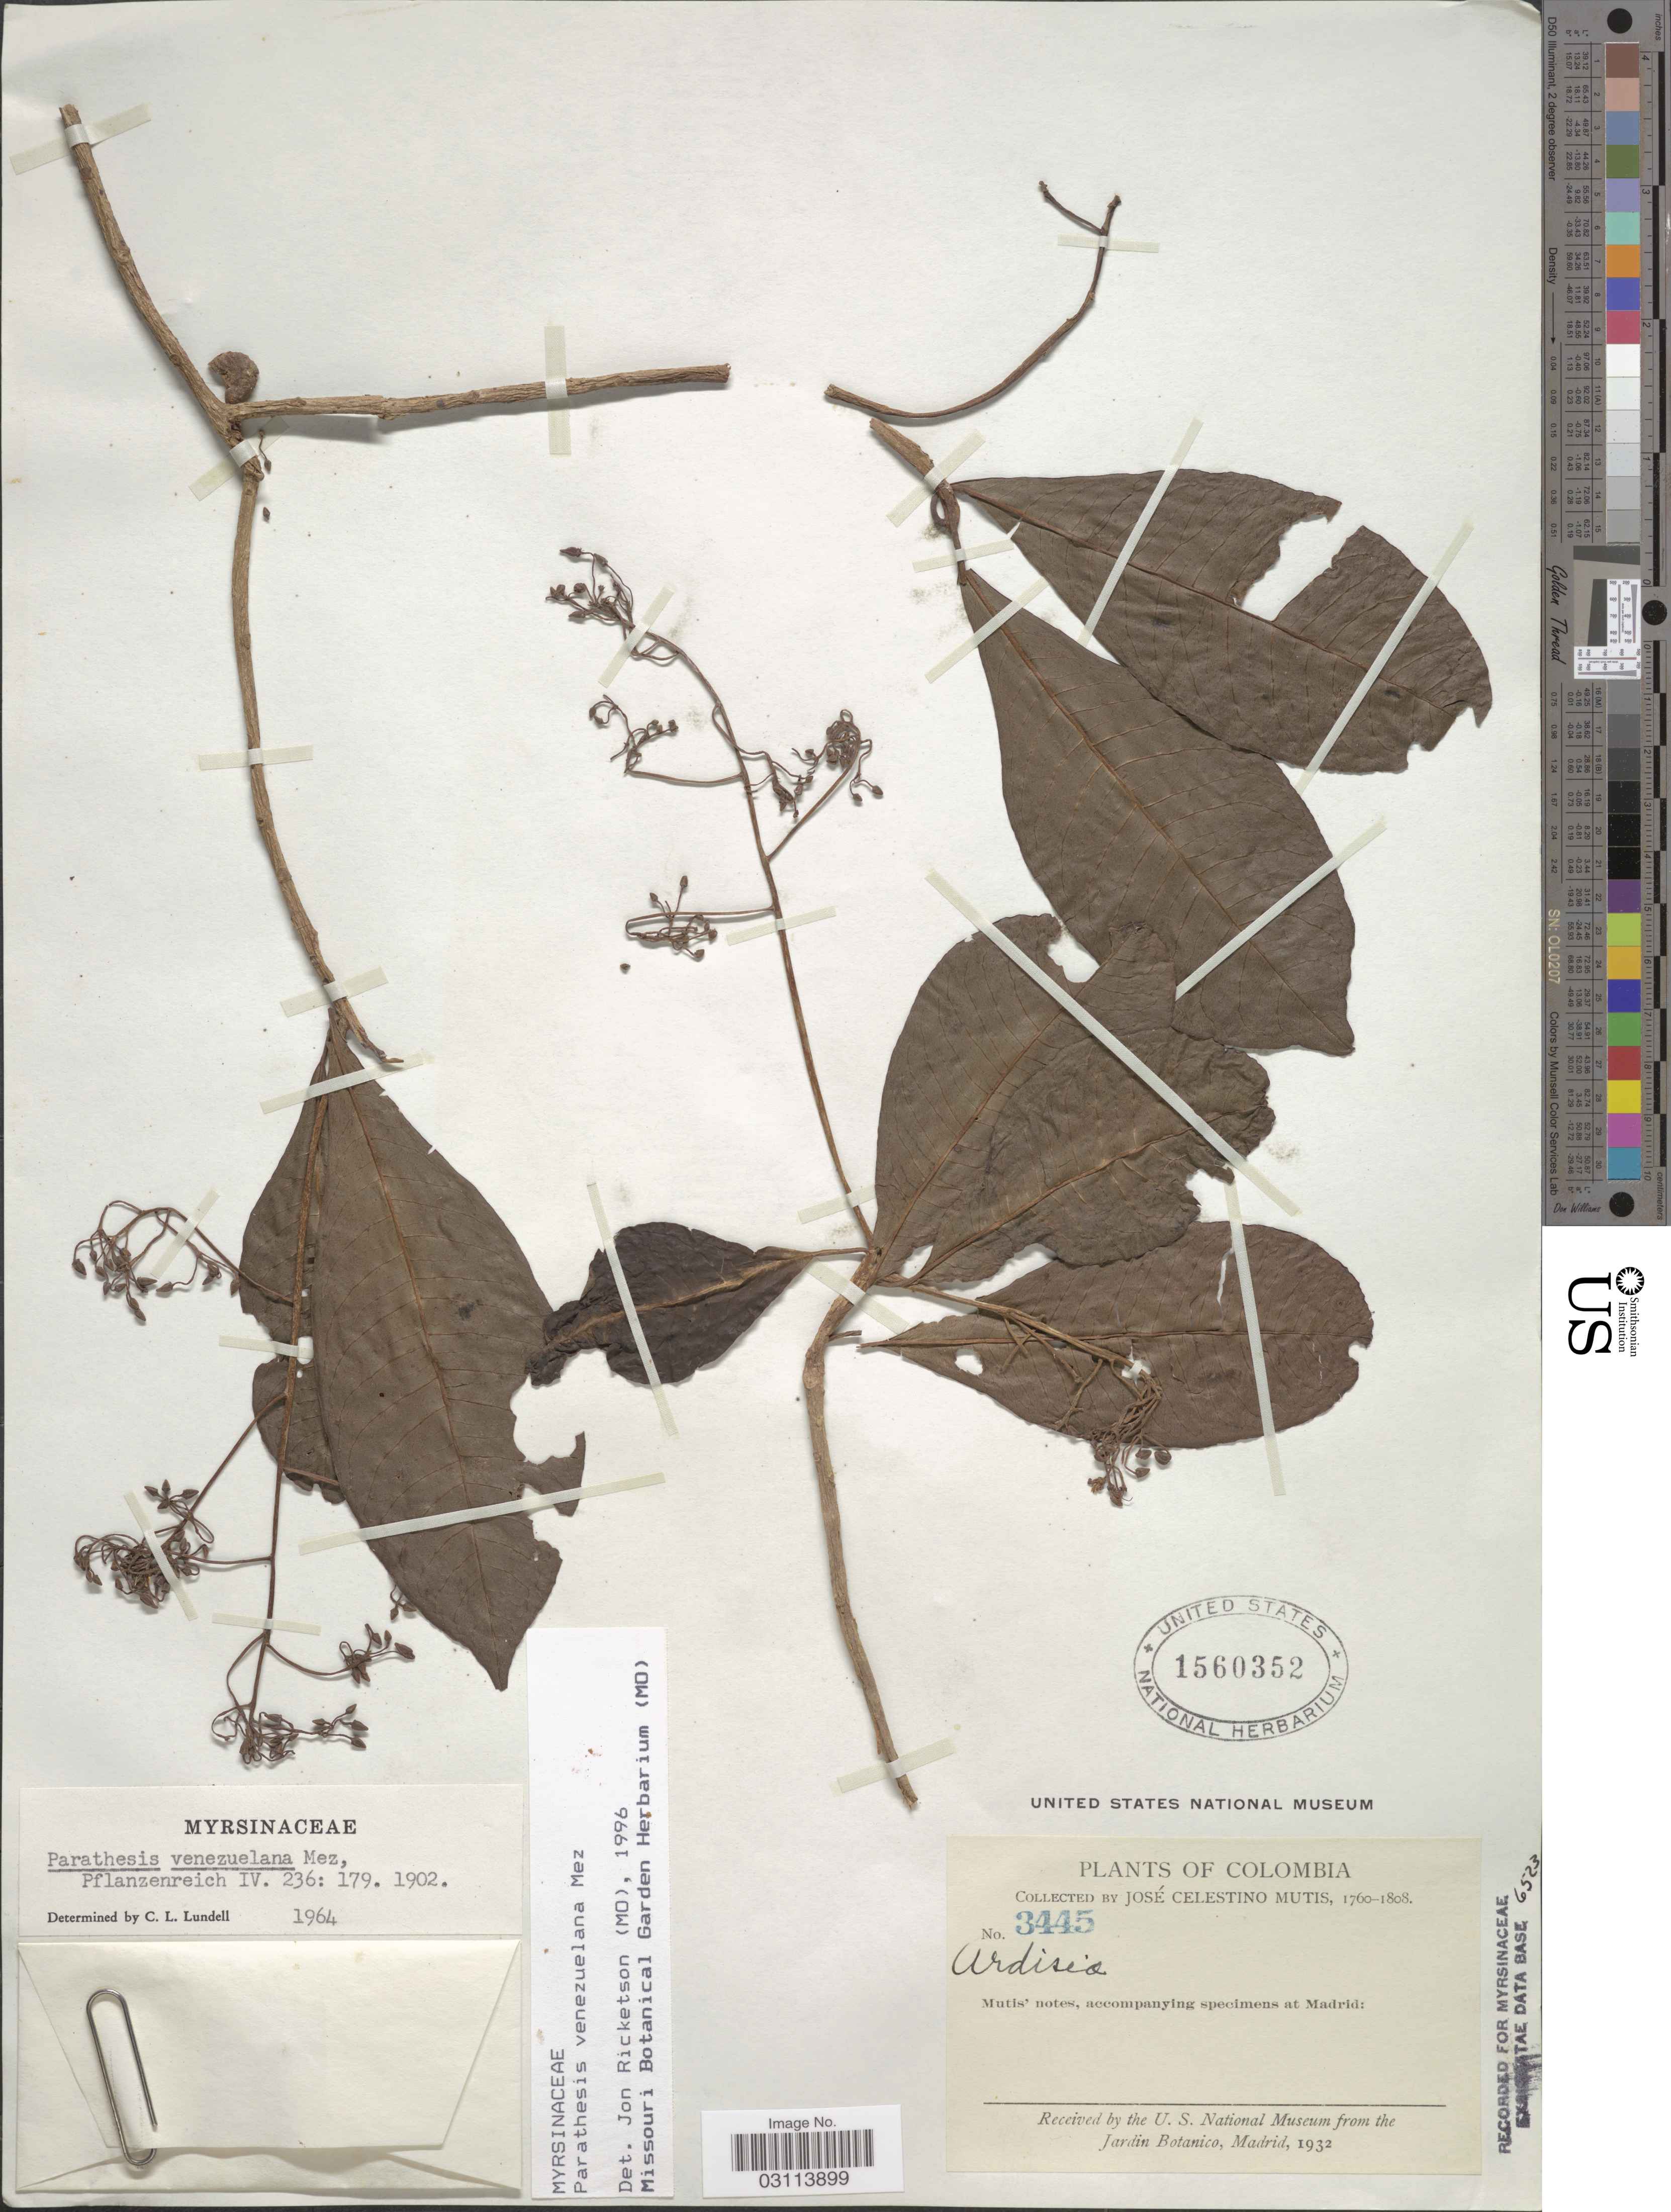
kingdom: Plantae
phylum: Tracheophyta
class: Magnoliopsida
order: Ericales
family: Primulaceae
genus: Parathesis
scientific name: Parathesis venezuelana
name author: Mez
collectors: J. C. B. Mutis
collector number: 3445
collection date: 1760/1808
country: Colombia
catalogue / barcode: US 1560352